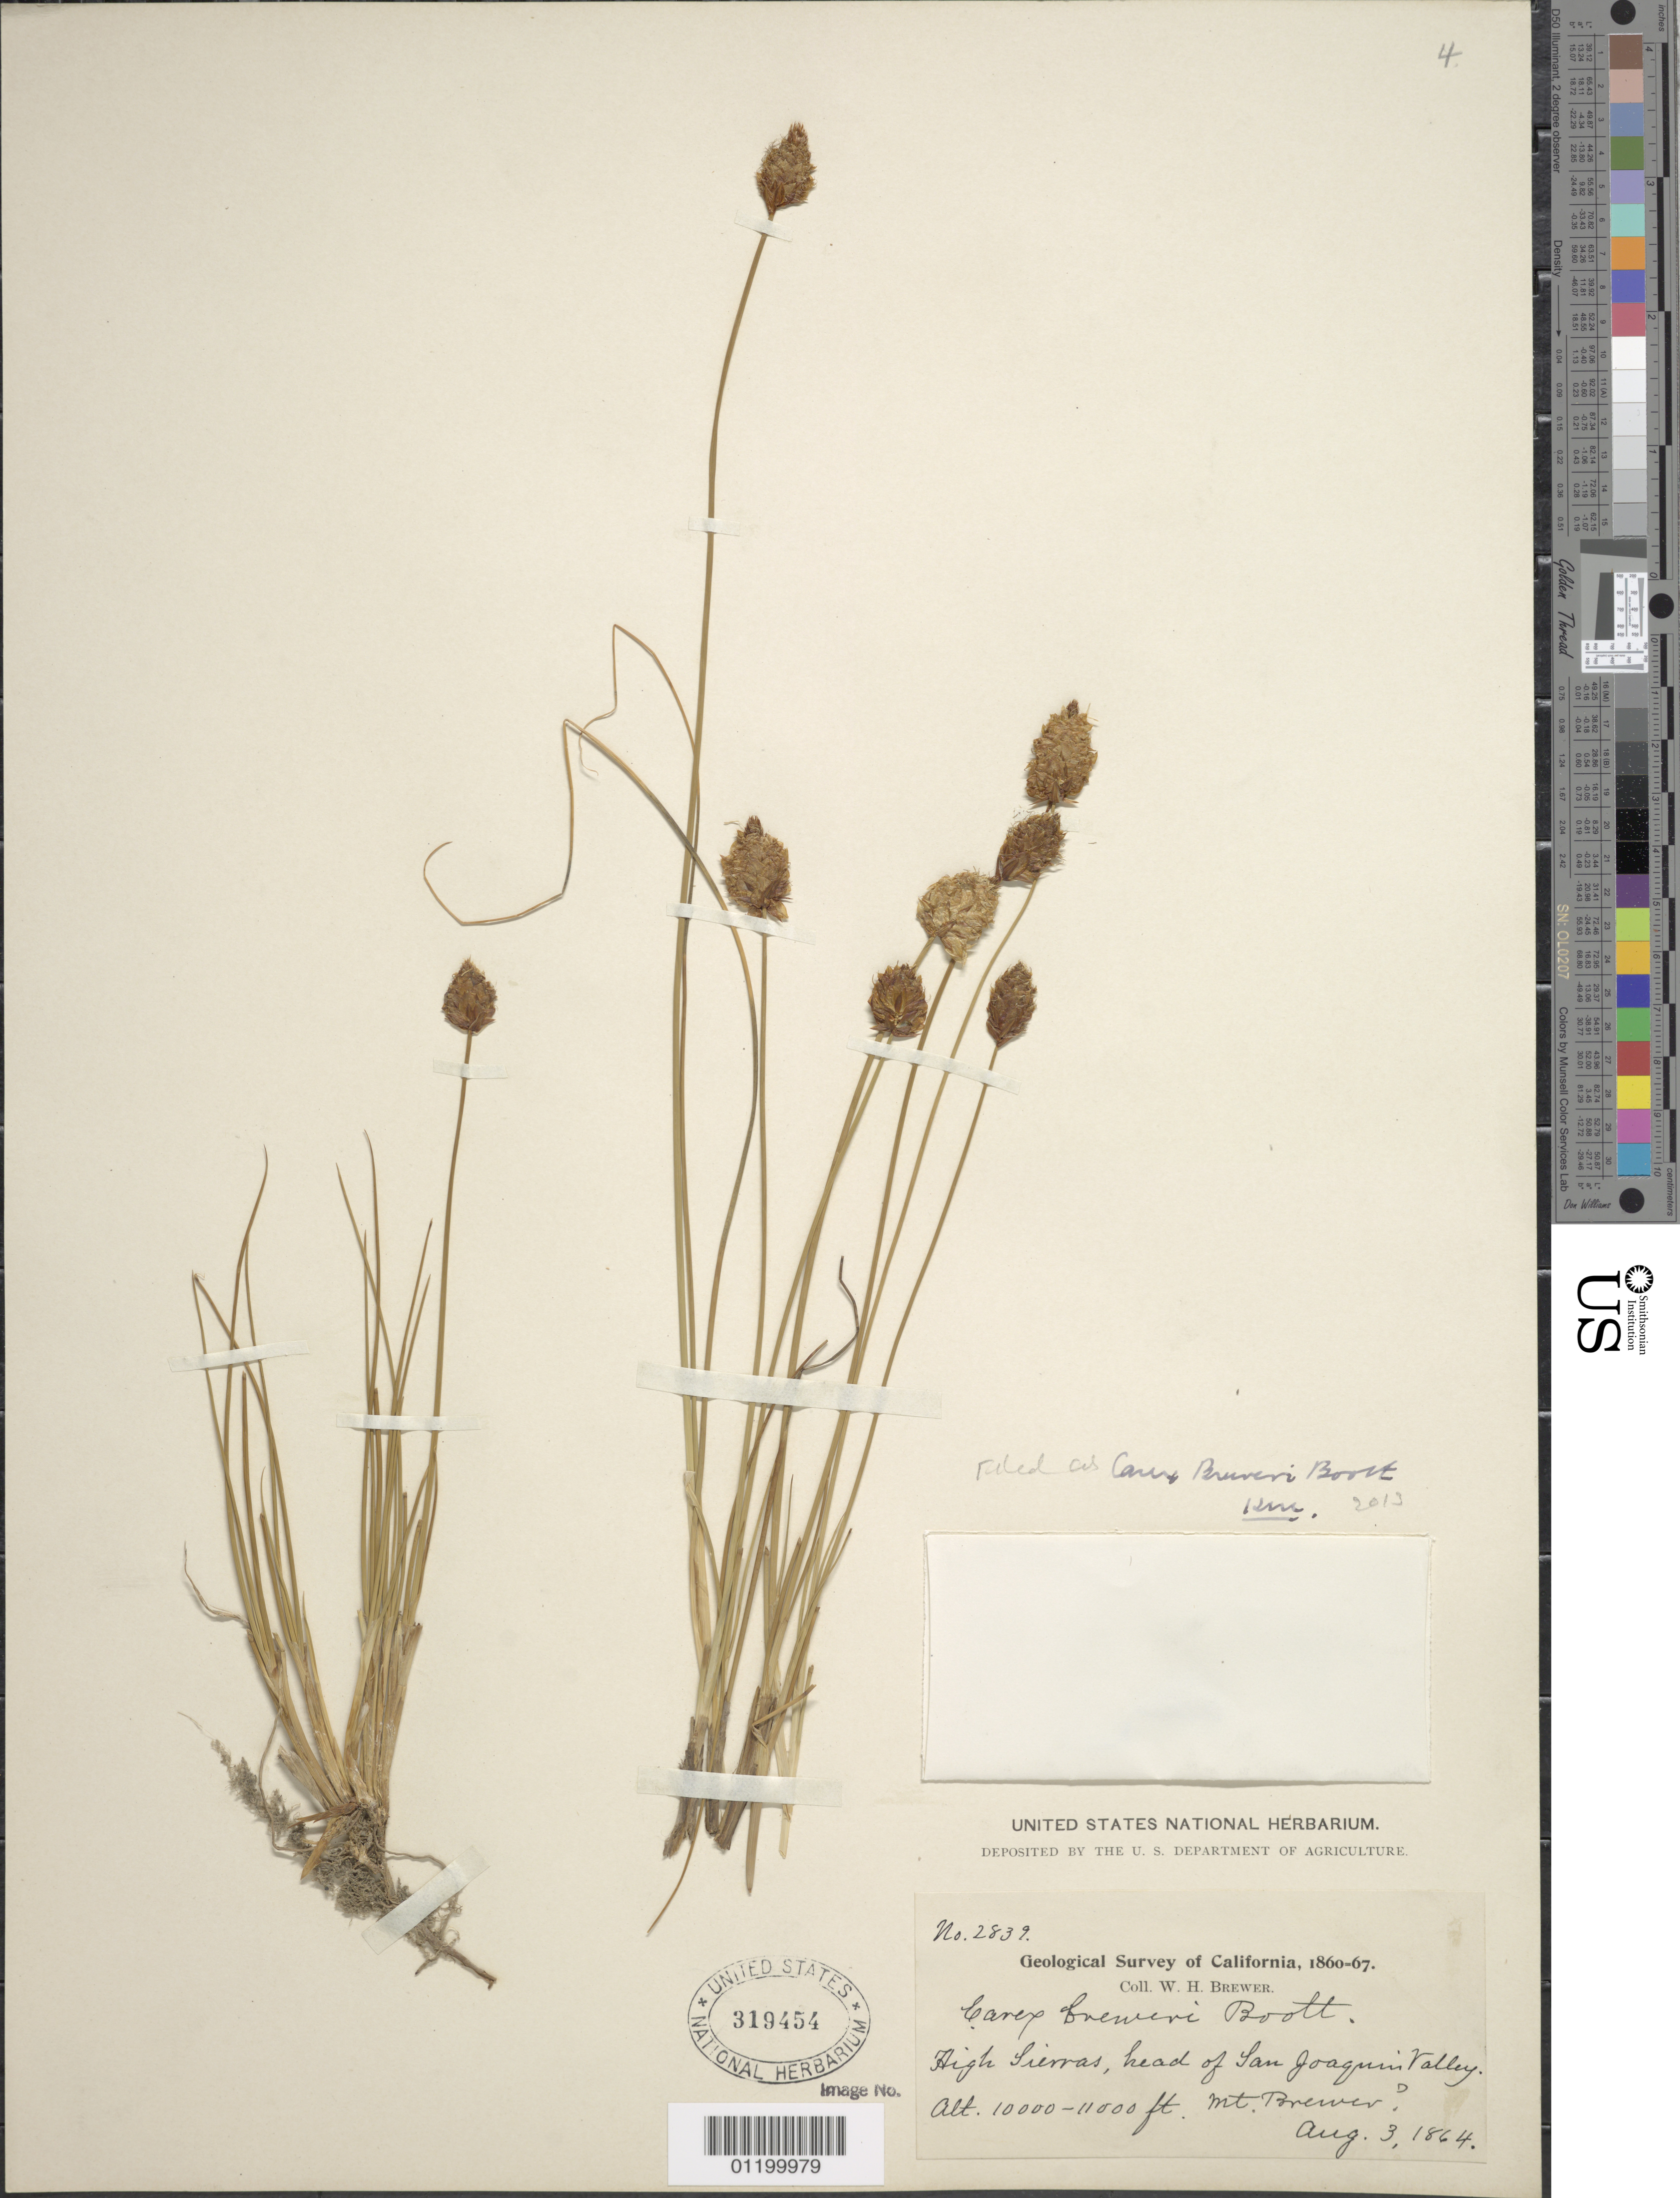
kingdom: Plantae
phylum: Tracheophyta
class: Liliopsida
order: Poales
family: Cyperaceae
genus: Carex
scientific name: Carex breweri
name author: Boott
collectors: W. H. Brewer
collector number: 2839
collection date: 1864-08-03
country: United States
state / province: California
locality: High Sierras, Head of San Joaquin Valley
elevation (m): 3048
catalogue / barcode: US 319454